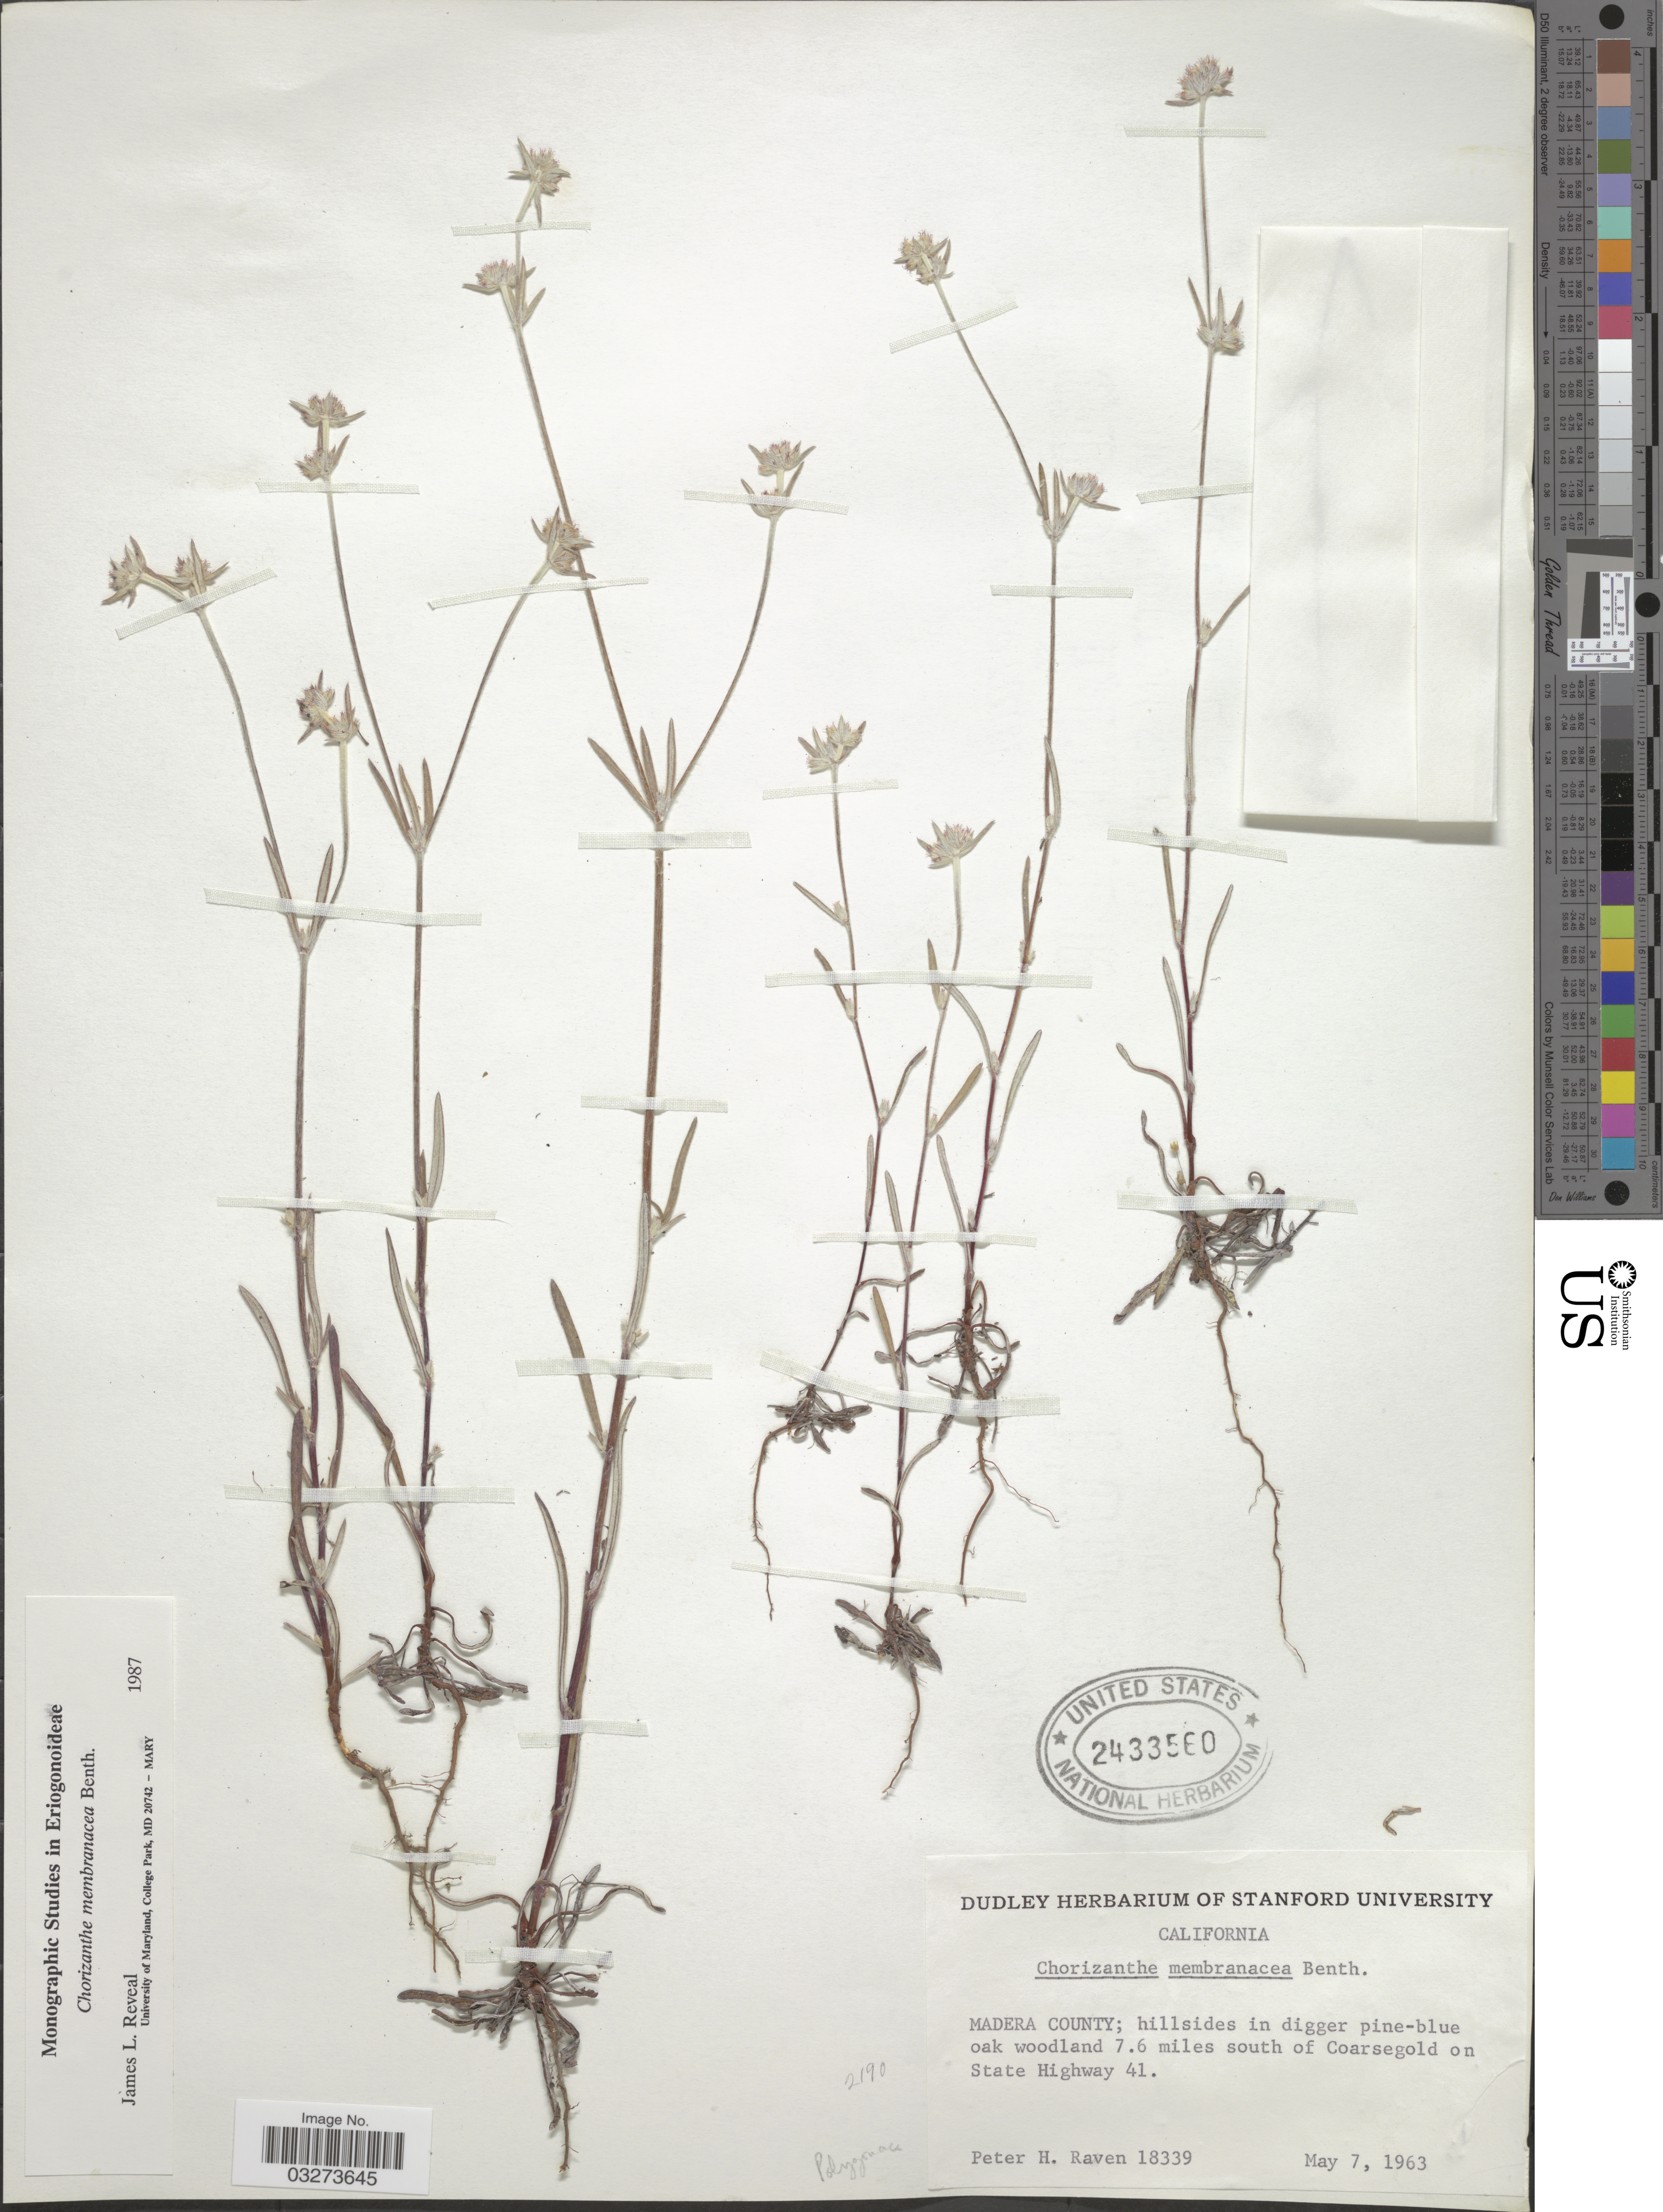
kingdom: Plantae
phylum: Tracheophyta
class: Magnoliopsida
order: Caryophyllales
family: Polygonaceae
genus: Chorizanthe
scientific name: Chorizanthe membranacea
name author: Benth.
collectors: P. Raven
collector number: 18339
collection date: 1963-05-07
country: United States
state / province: California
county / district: Madera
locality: Madera County, hillsides in digger pine-blue oak woodland 7.6 miles south of Coarsegold on State Highway 41.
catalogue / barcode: US 2433560